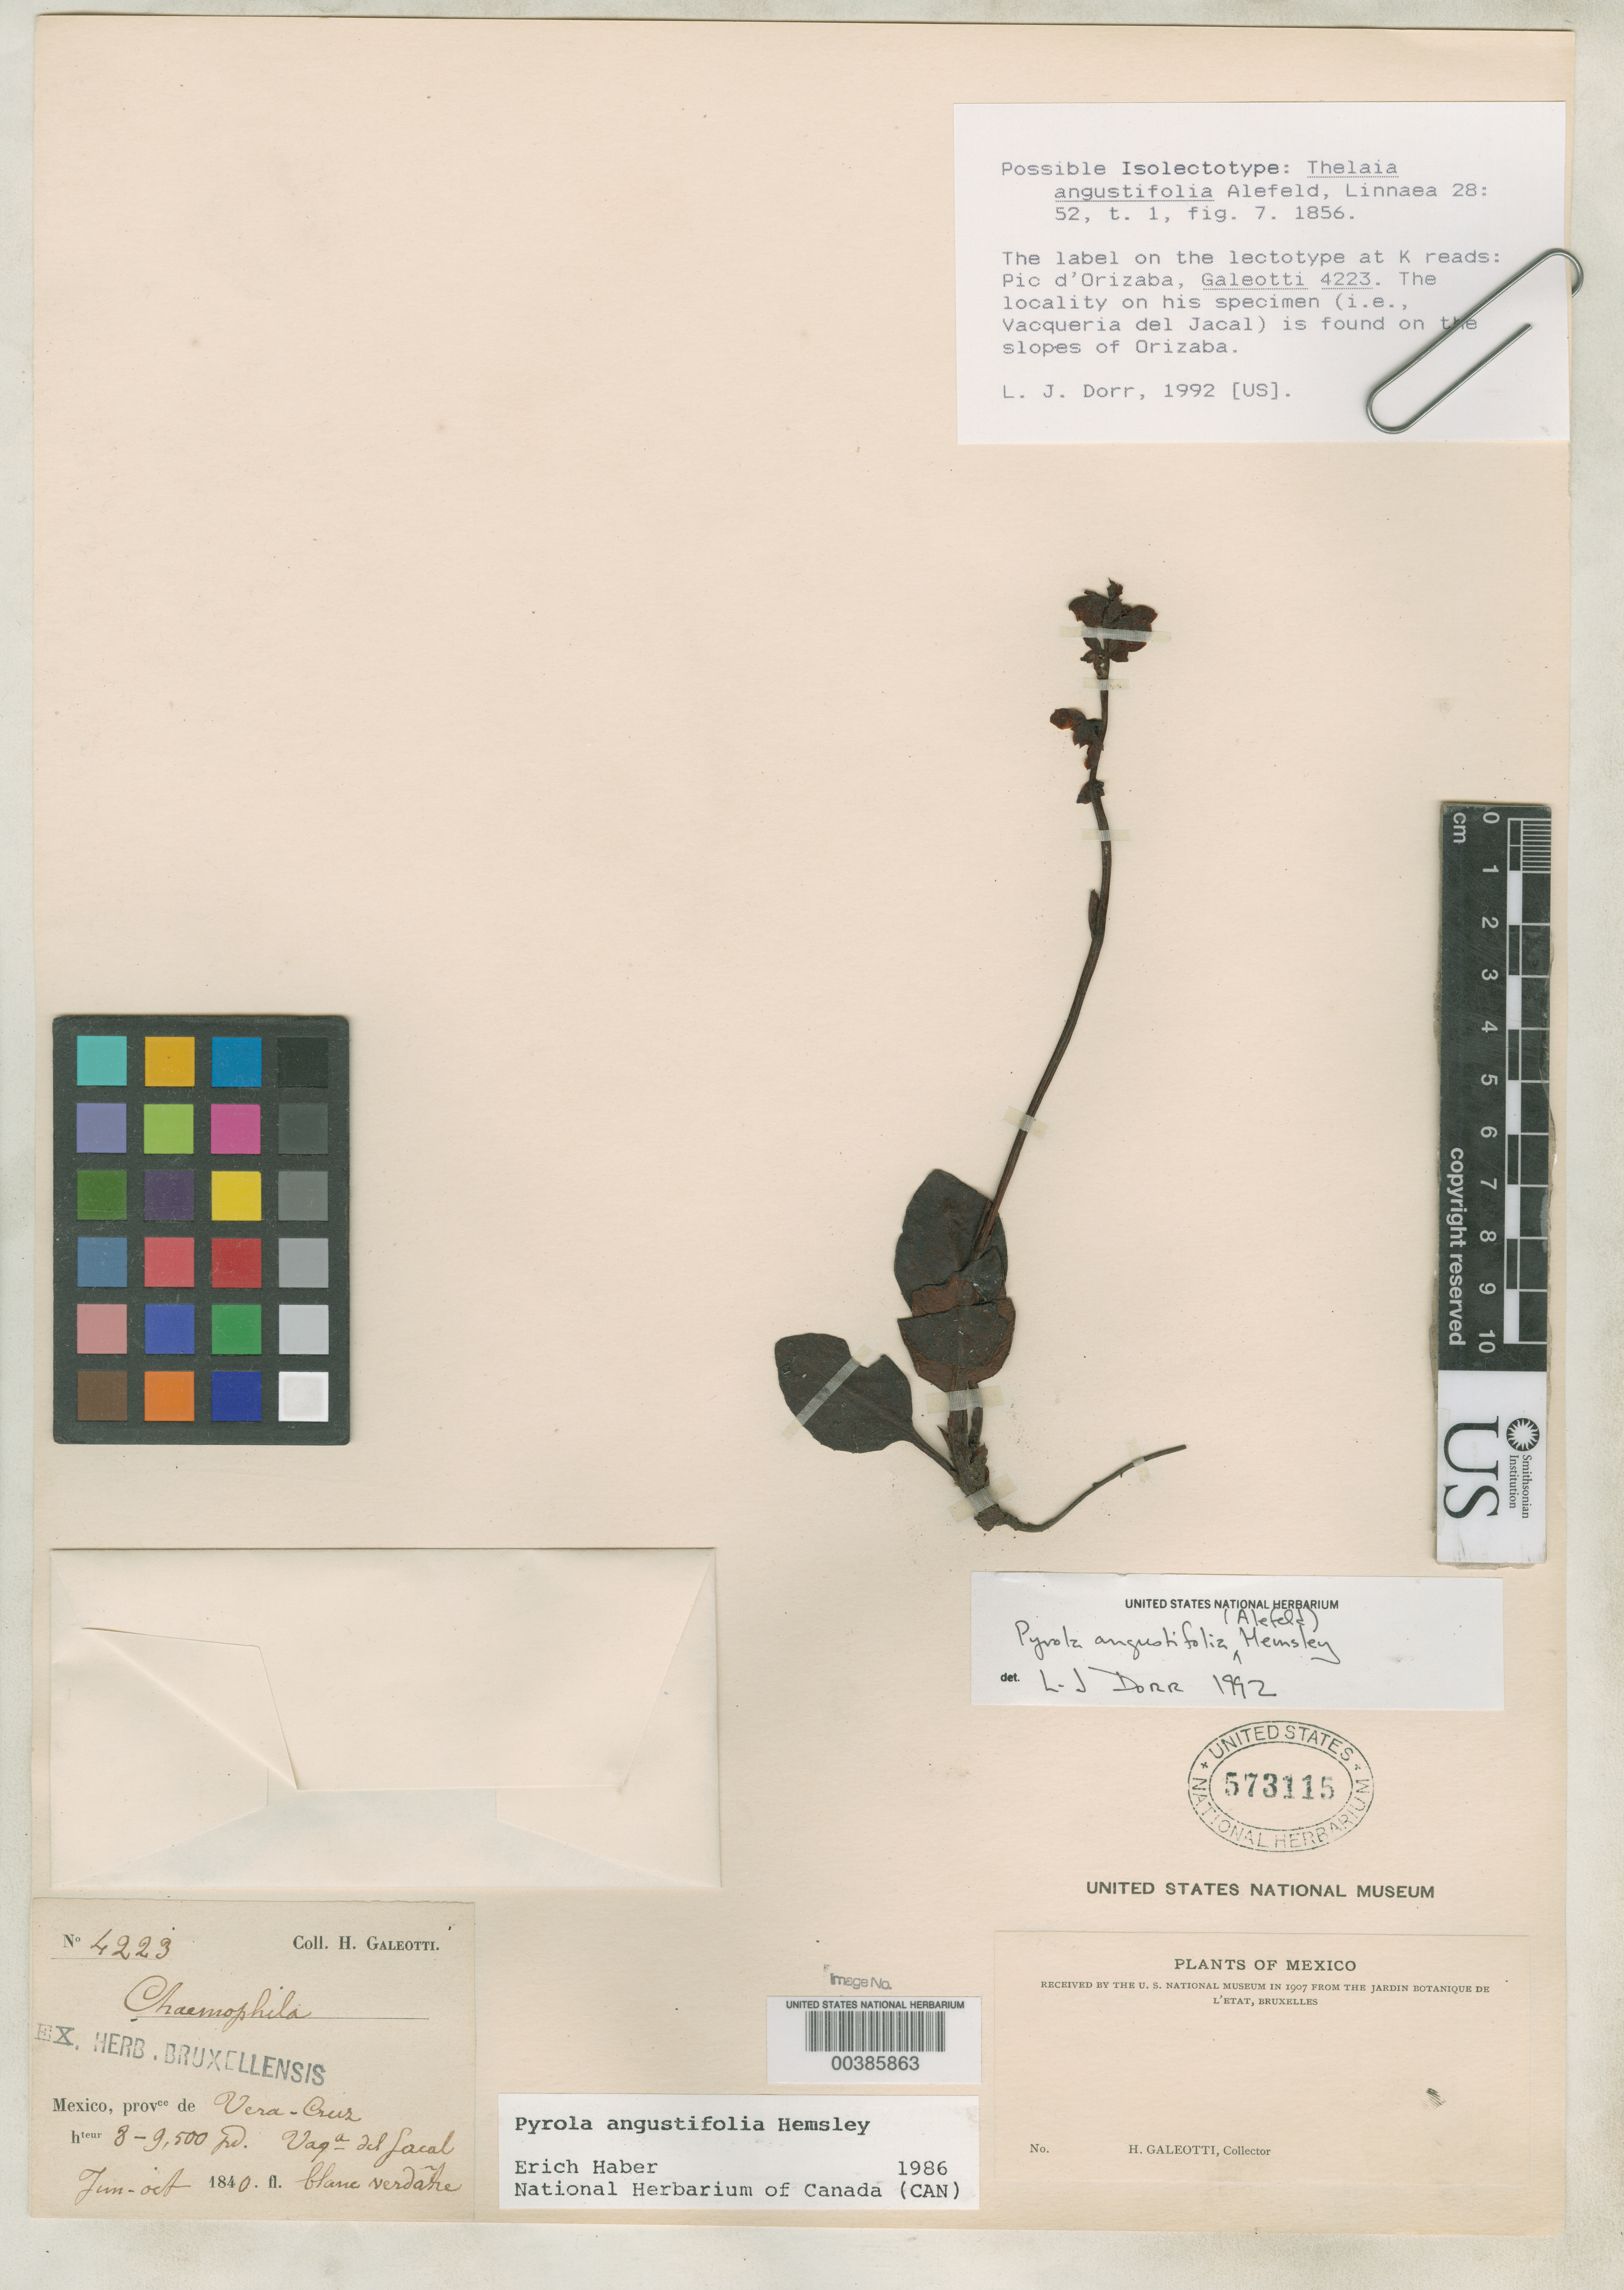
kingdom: Plantae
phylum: Tracheophyta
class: Magnoliopsida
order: Ericales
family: Ericaceae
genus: Thelaia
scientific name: Thelaia angustifolia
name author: Alefeld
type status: Isolectotype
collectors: H. G. Galeotti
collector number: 4223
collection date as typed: Jun 1840 to -- Oct 1840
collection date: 1840-06/1840-10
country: Mexico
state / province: Veracruz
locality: Vaga del Jacal.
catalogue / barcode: US 573115